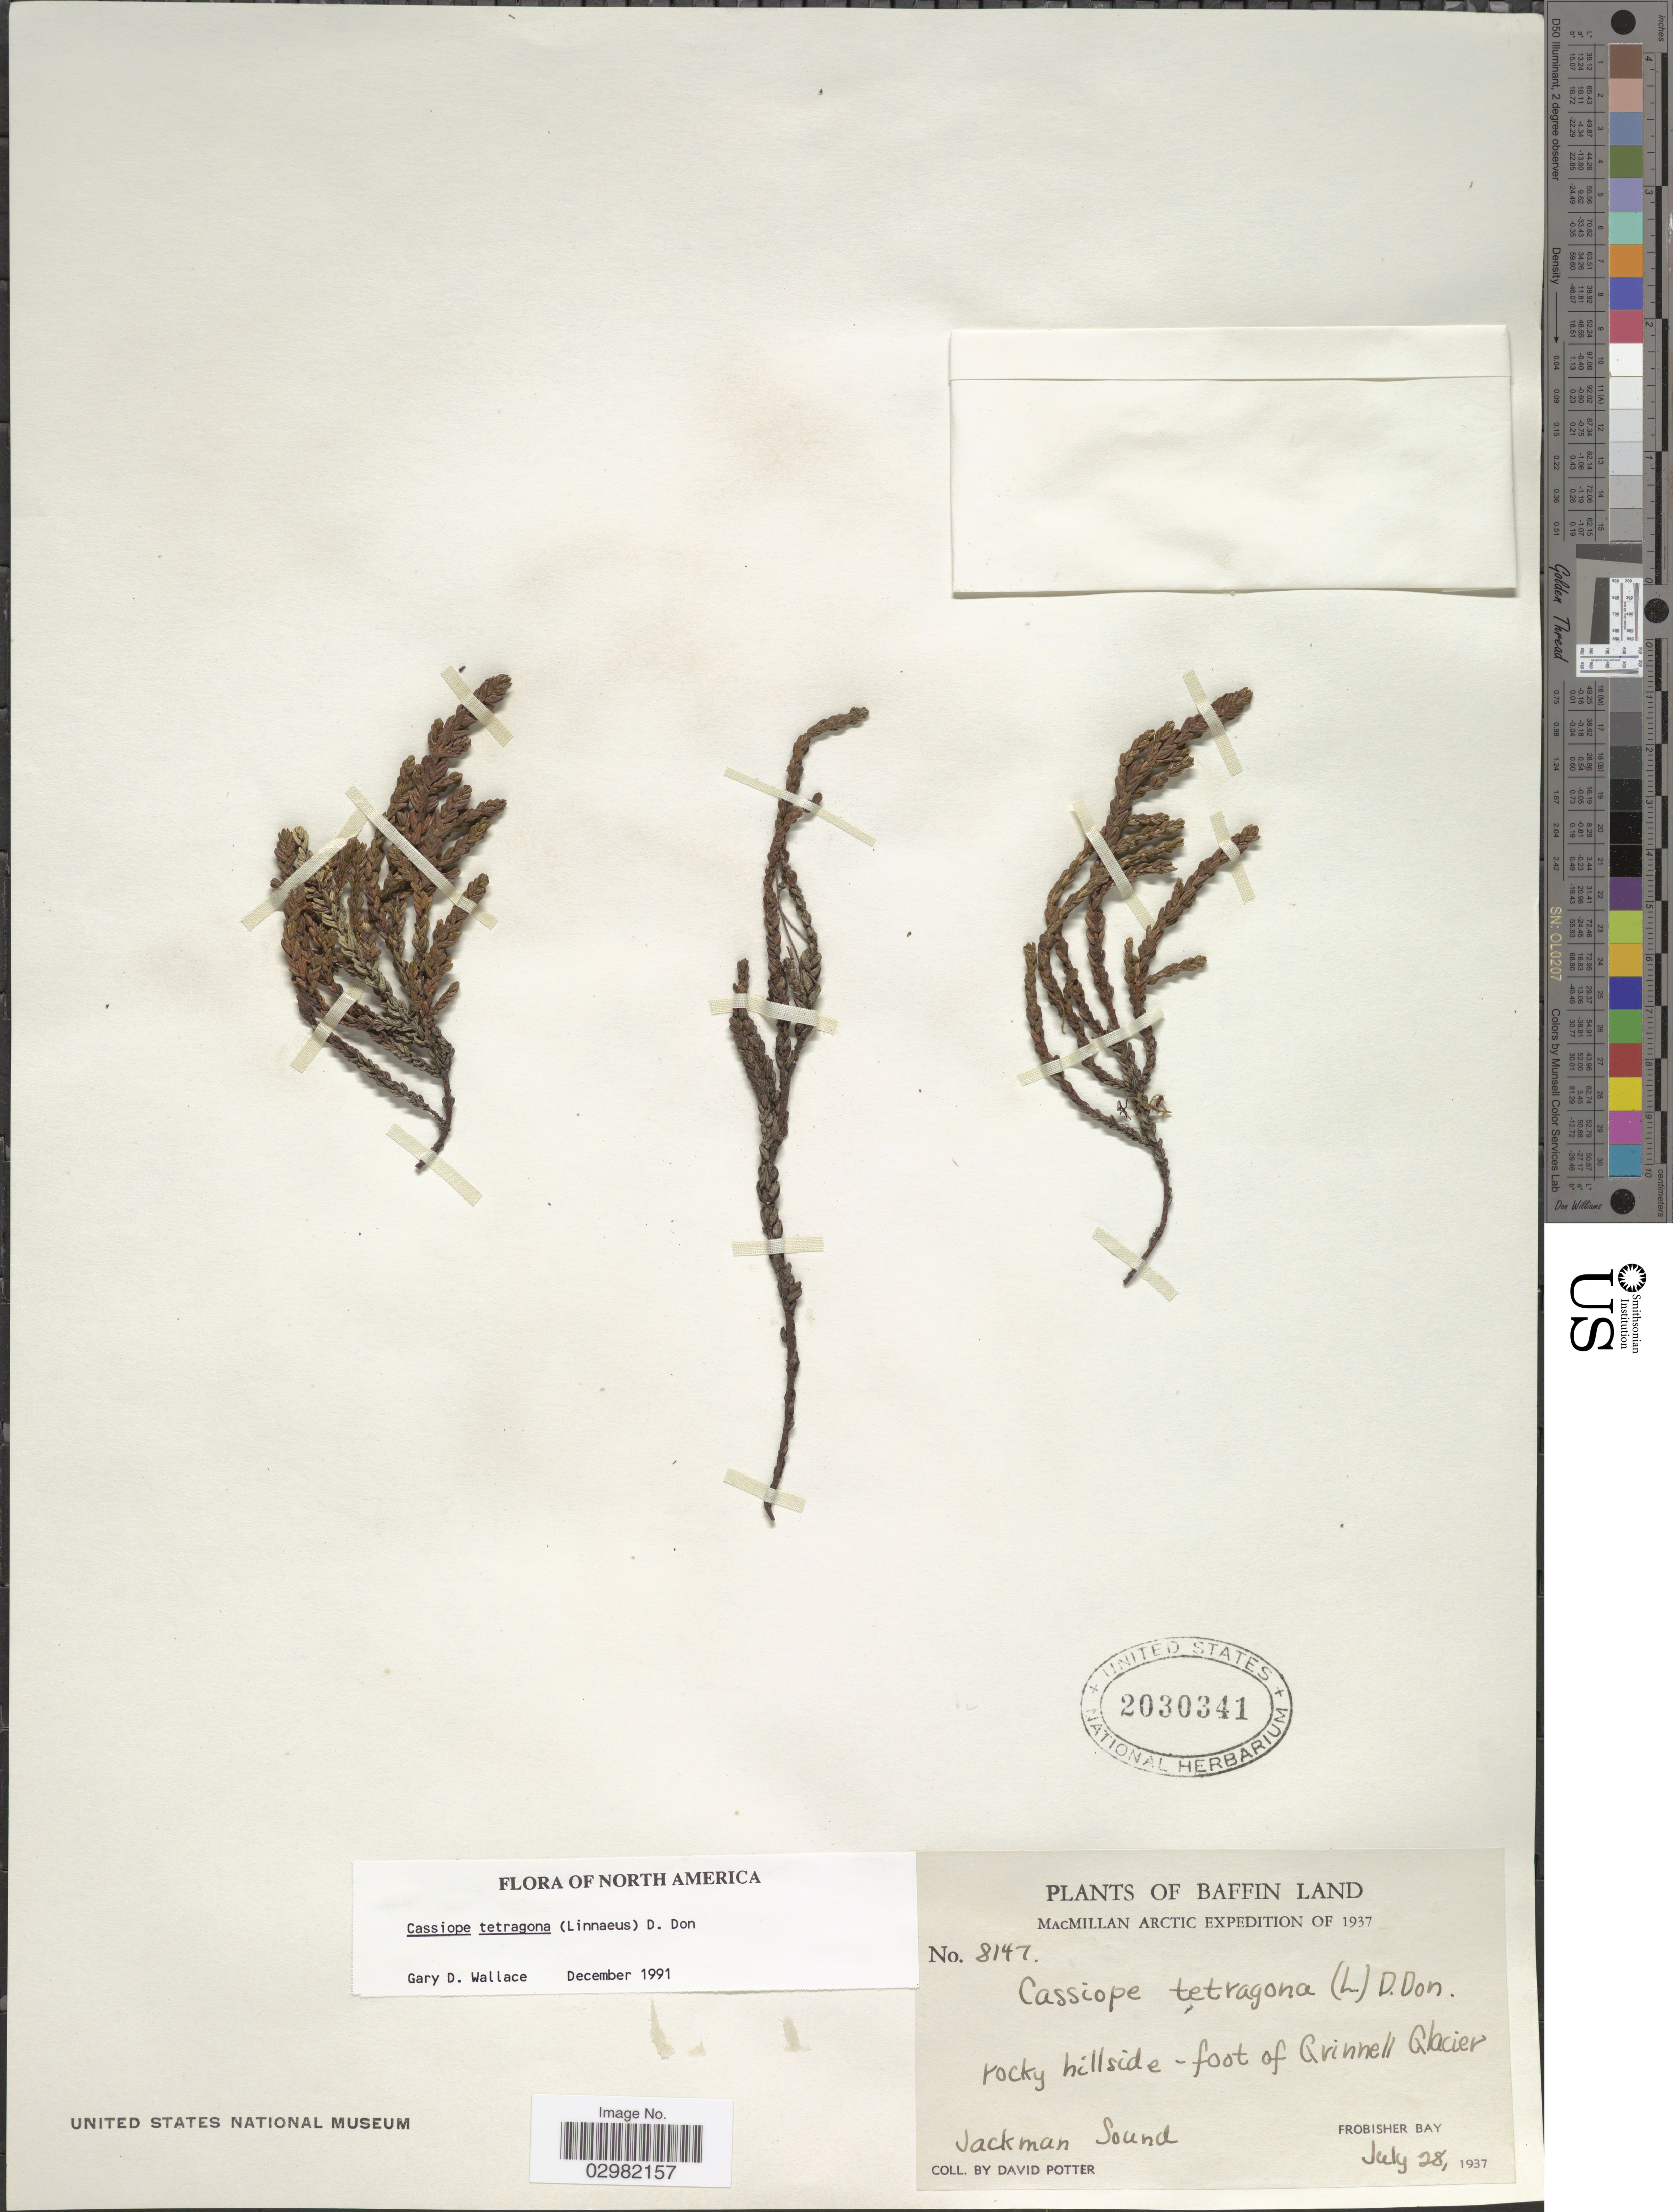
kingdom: Plantae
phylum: Tracheophyta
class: Magnoliopsida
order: Ericales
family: Ericaceae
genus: Cassiope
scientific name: Cassiope tetragona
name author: (L.) D. Don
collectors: D. Potter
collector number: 8147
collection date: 1937-07-28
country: Canada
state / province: Nunavut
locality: Baffin Land. Foot of Grinnell Glacier, Jackman Sound, Frobisher Bay.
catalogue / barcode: US 2030341